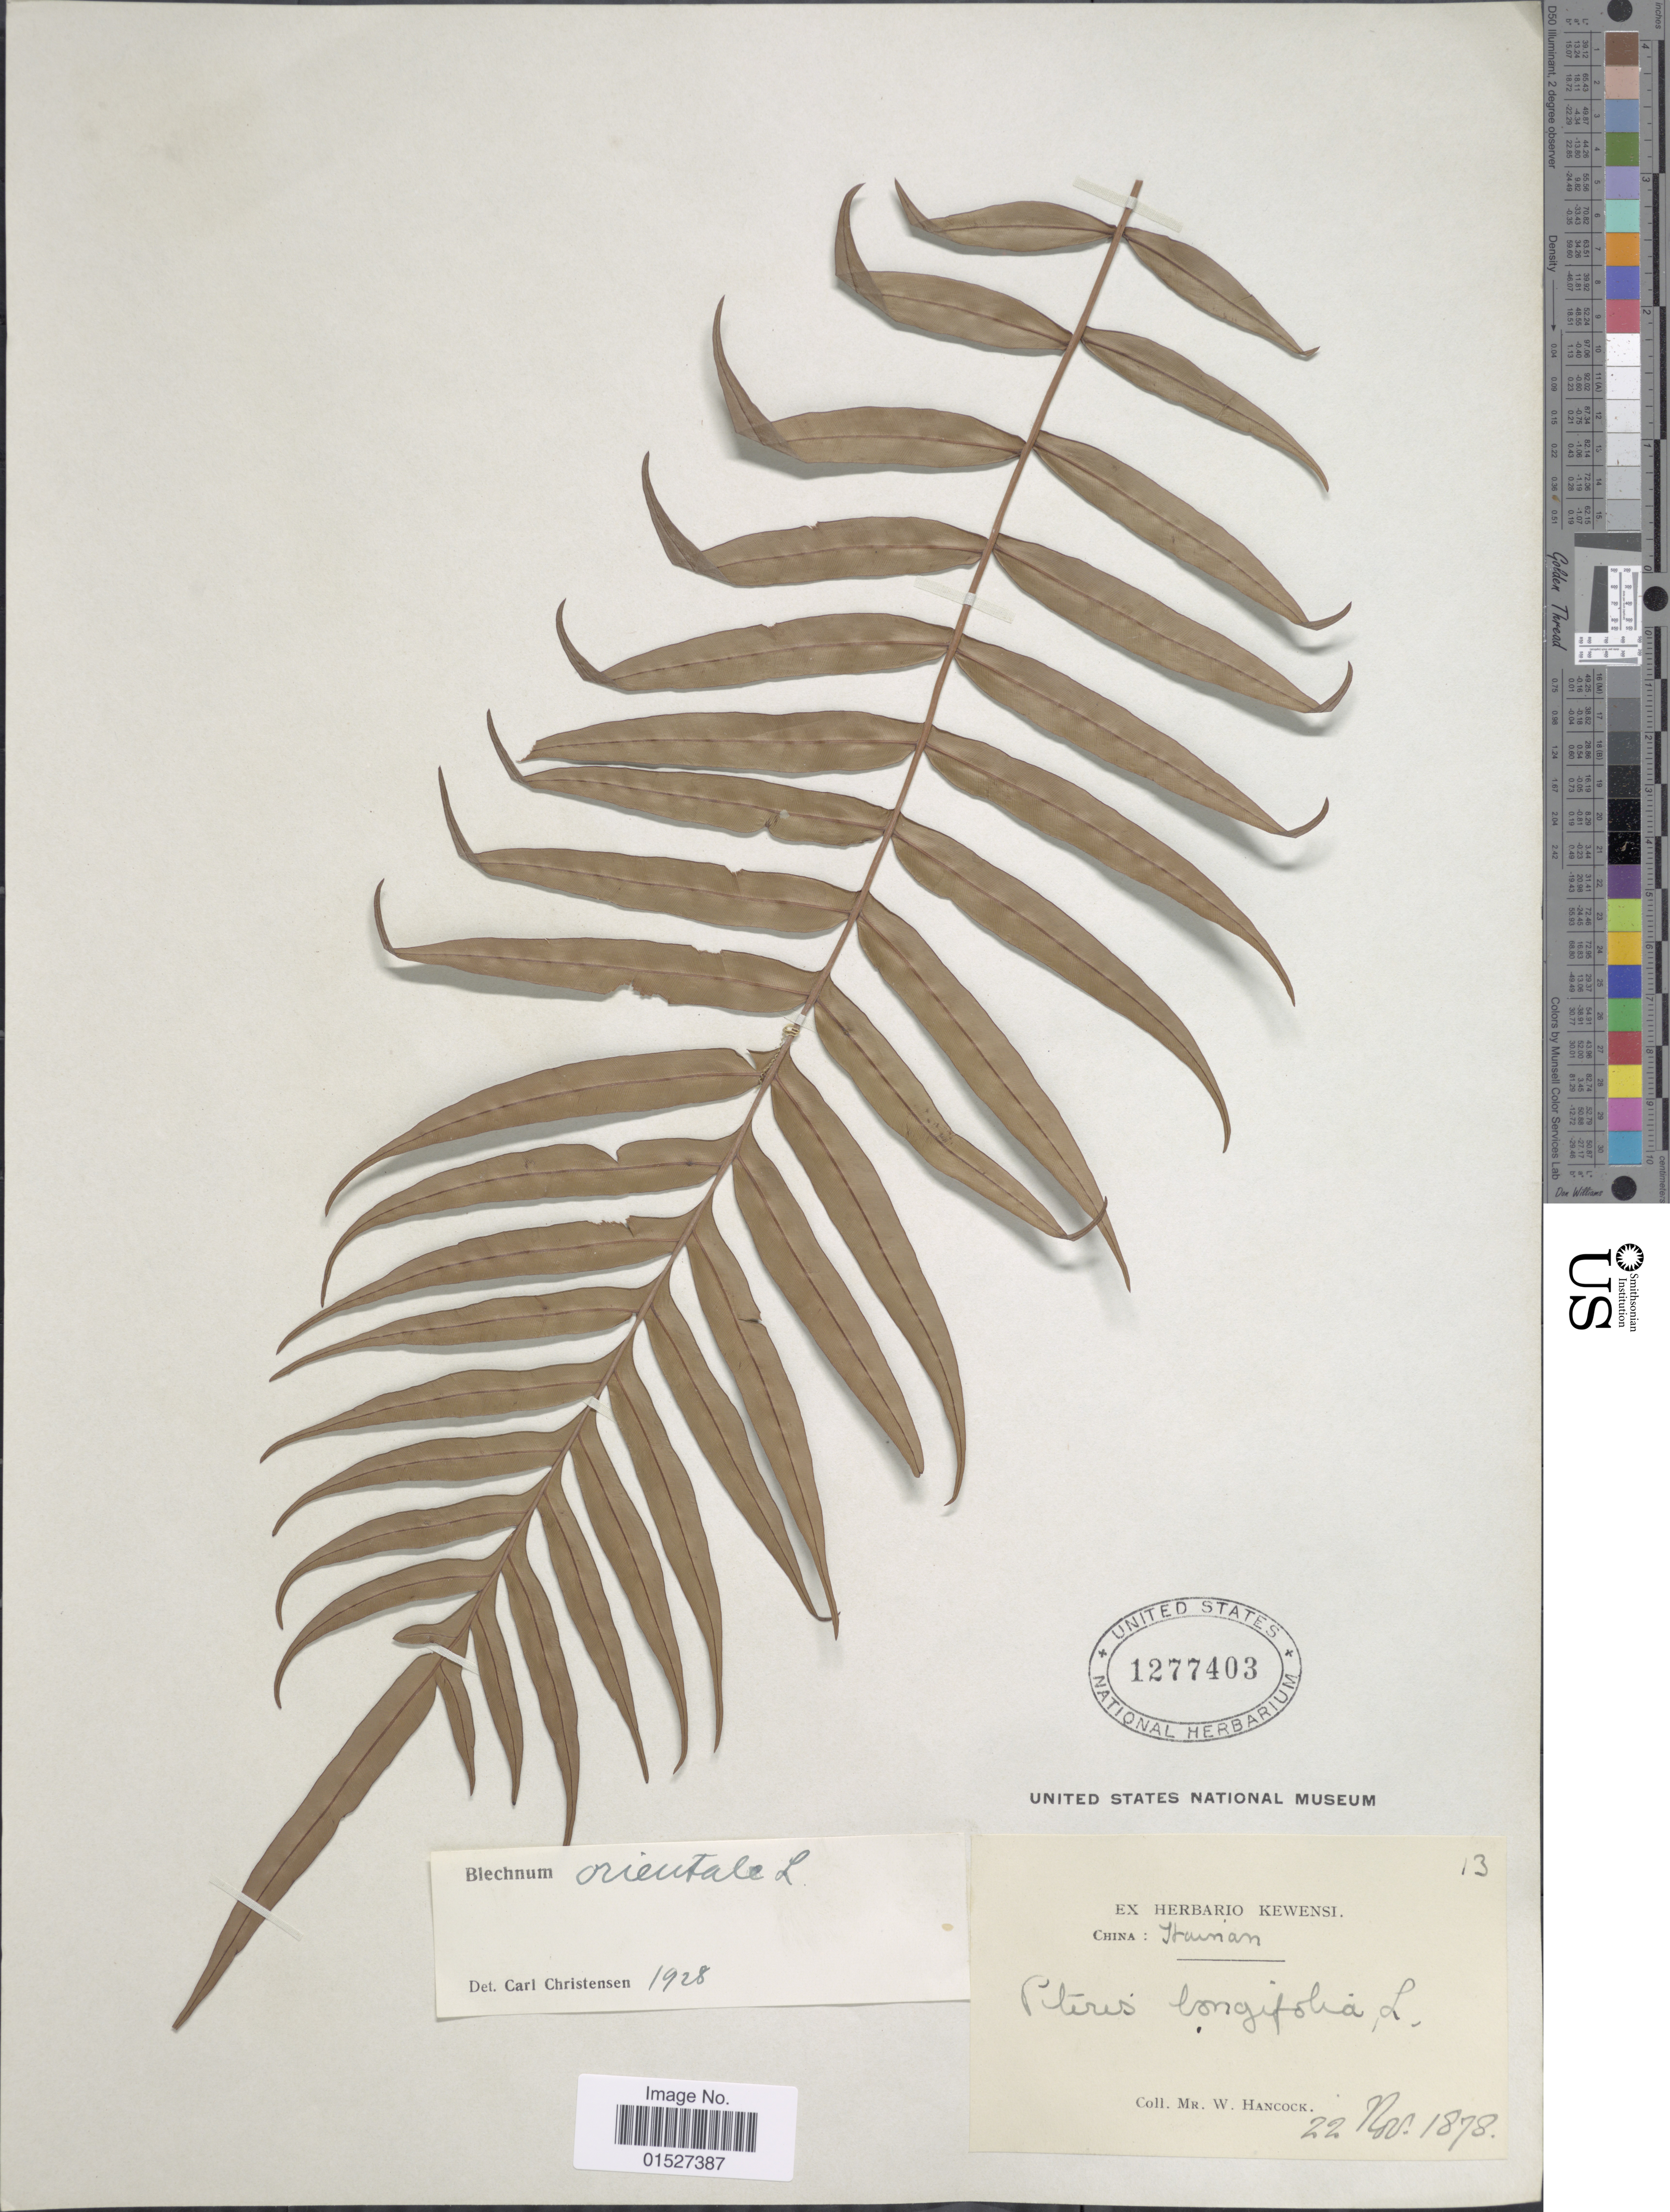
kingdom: Plantae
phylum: Tracheophyta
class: Polypodiopsida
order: Polypodiales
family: Blechnaceae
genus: Blechnum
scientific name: Blechnum orientale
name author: L.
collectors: W. Hancock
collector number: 13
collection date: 1878-11-22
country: China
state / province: Hainan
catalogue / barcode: US 1277403